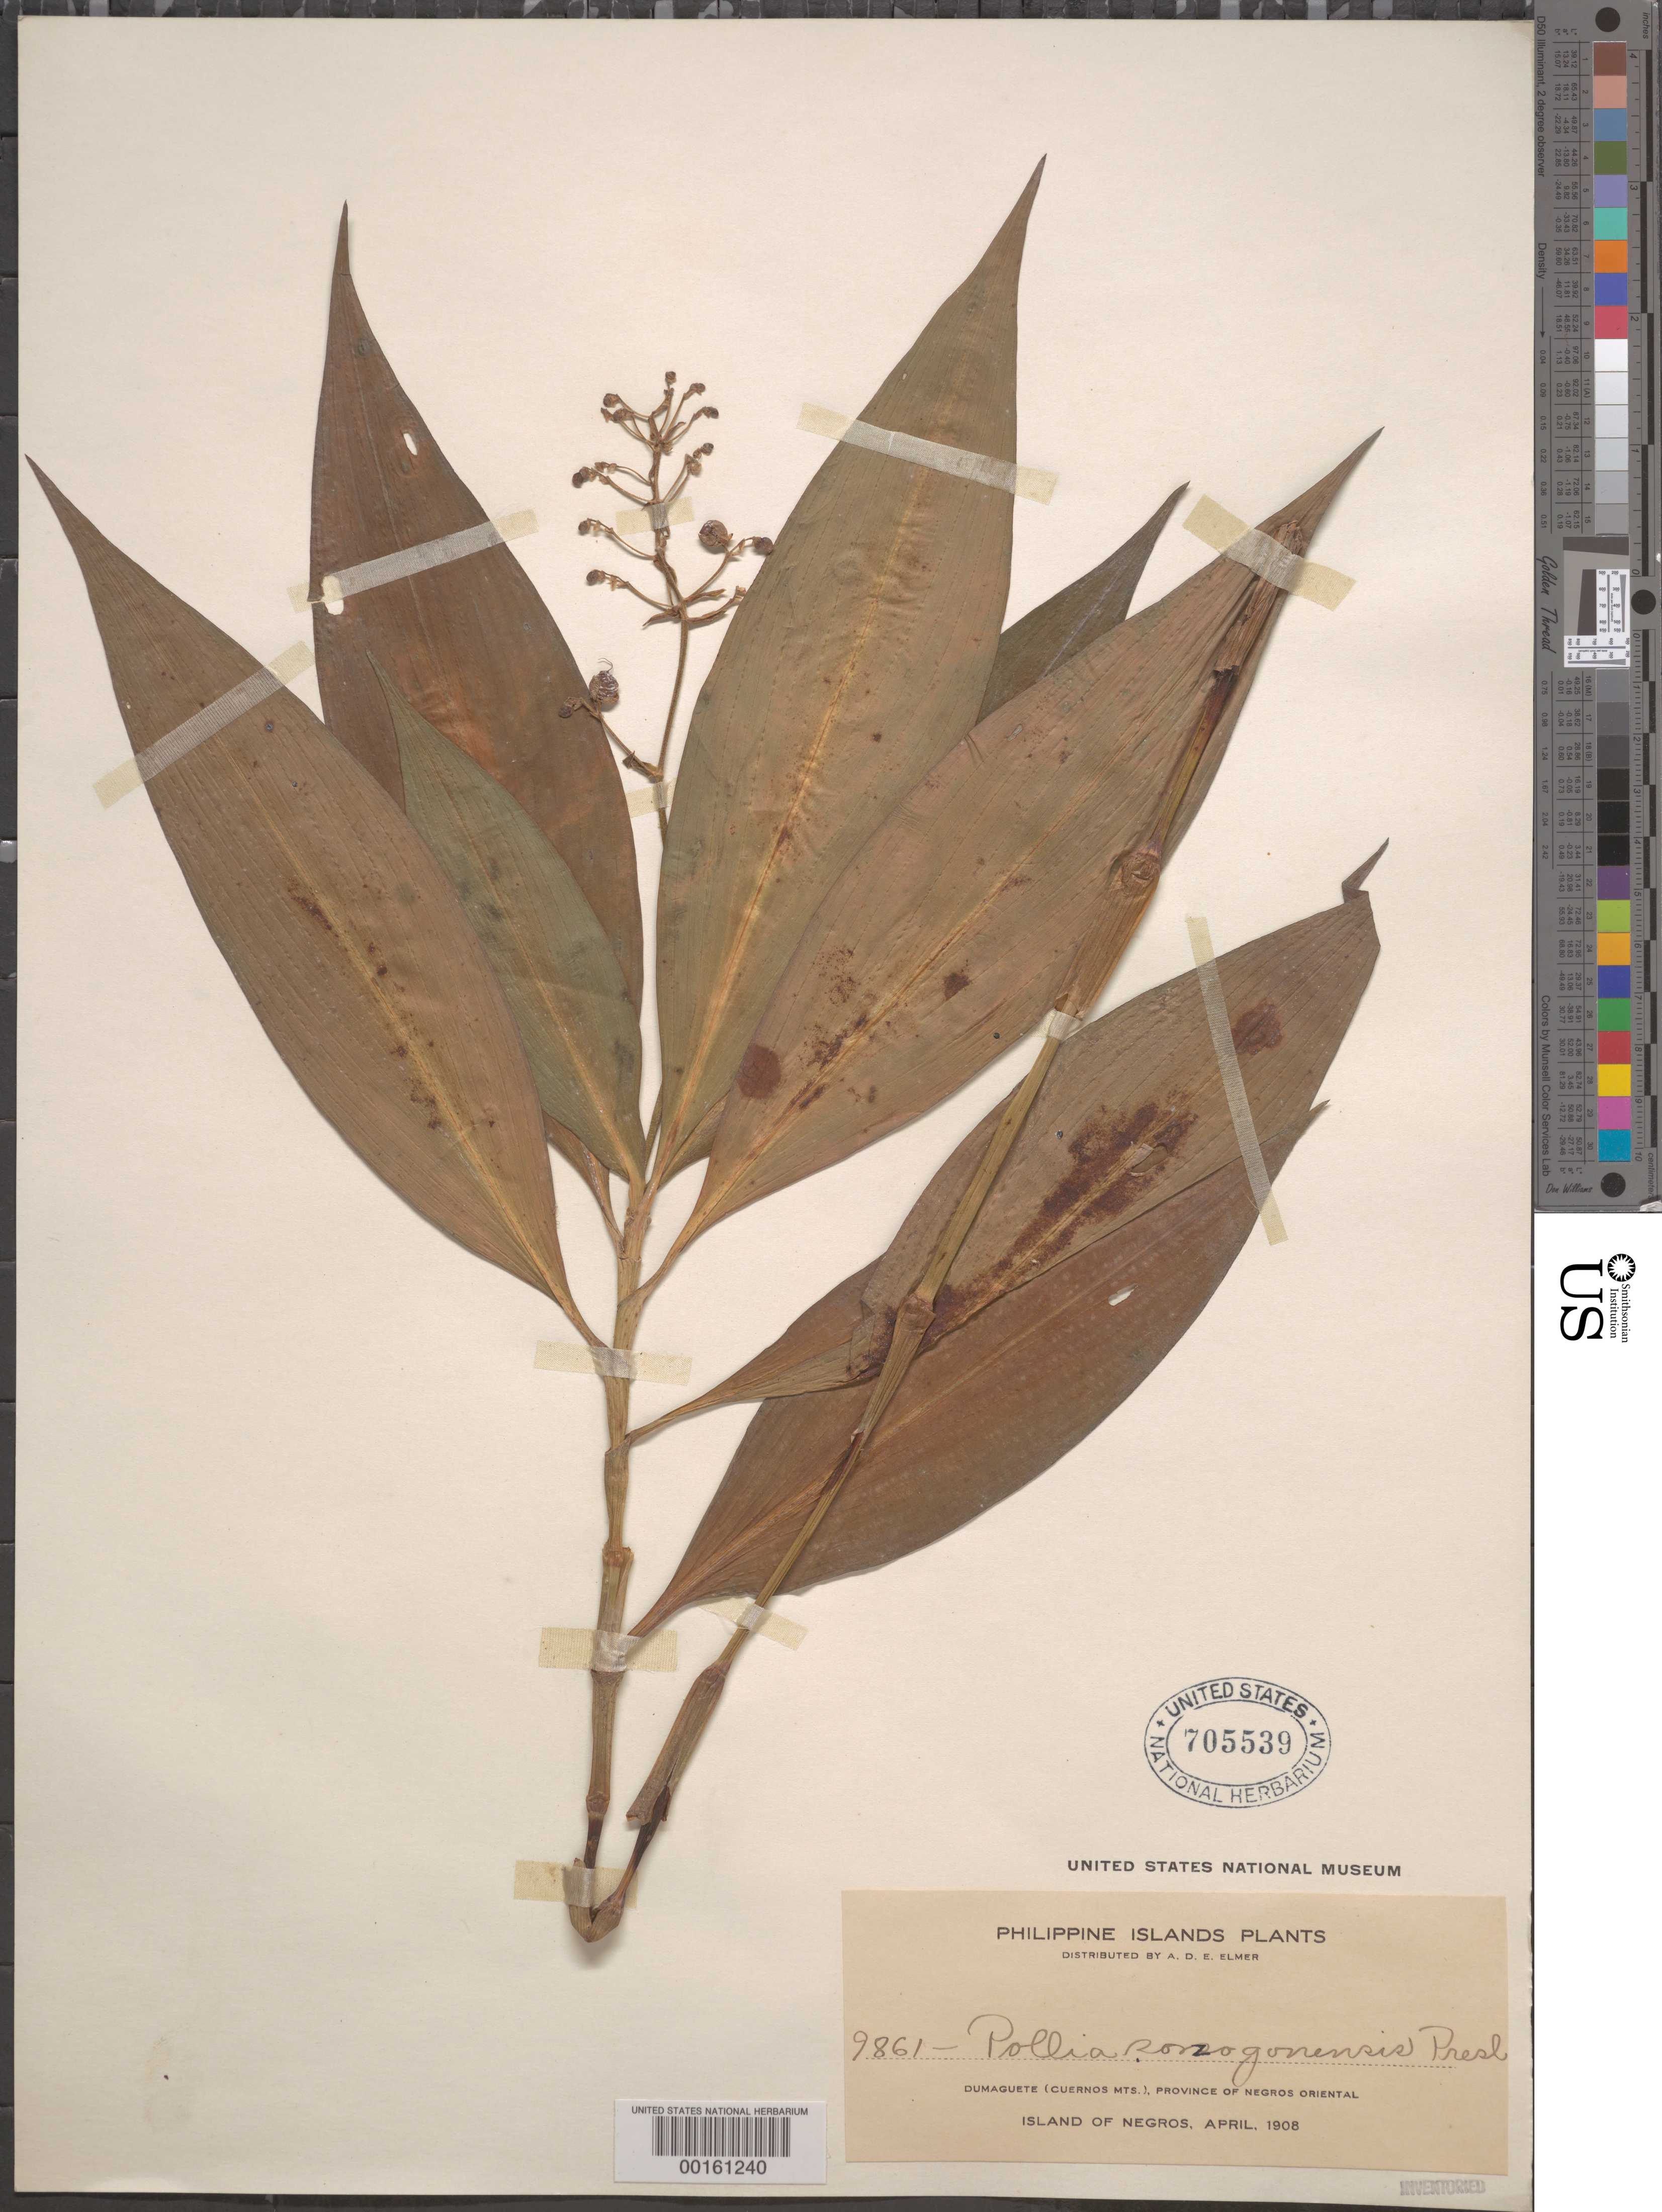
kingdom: Plantae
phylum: Tracheophyta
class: Liliopsida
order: Commelinales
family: Commelinaceae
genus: Pollia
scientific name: Pollia secundiflora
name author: (Blume) Bakh. f.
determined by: Strong, Mark T., (BOT), Smithsonian Institution - National Museum of Natural History (UNITED STATES)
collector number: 9861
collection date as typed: Apr 1908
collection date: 1908-04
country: Philippines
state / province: Central Visayas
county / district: Negros Oriental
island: Negros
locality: Dumaguete (cuernos mts.)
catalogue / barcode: US 705539